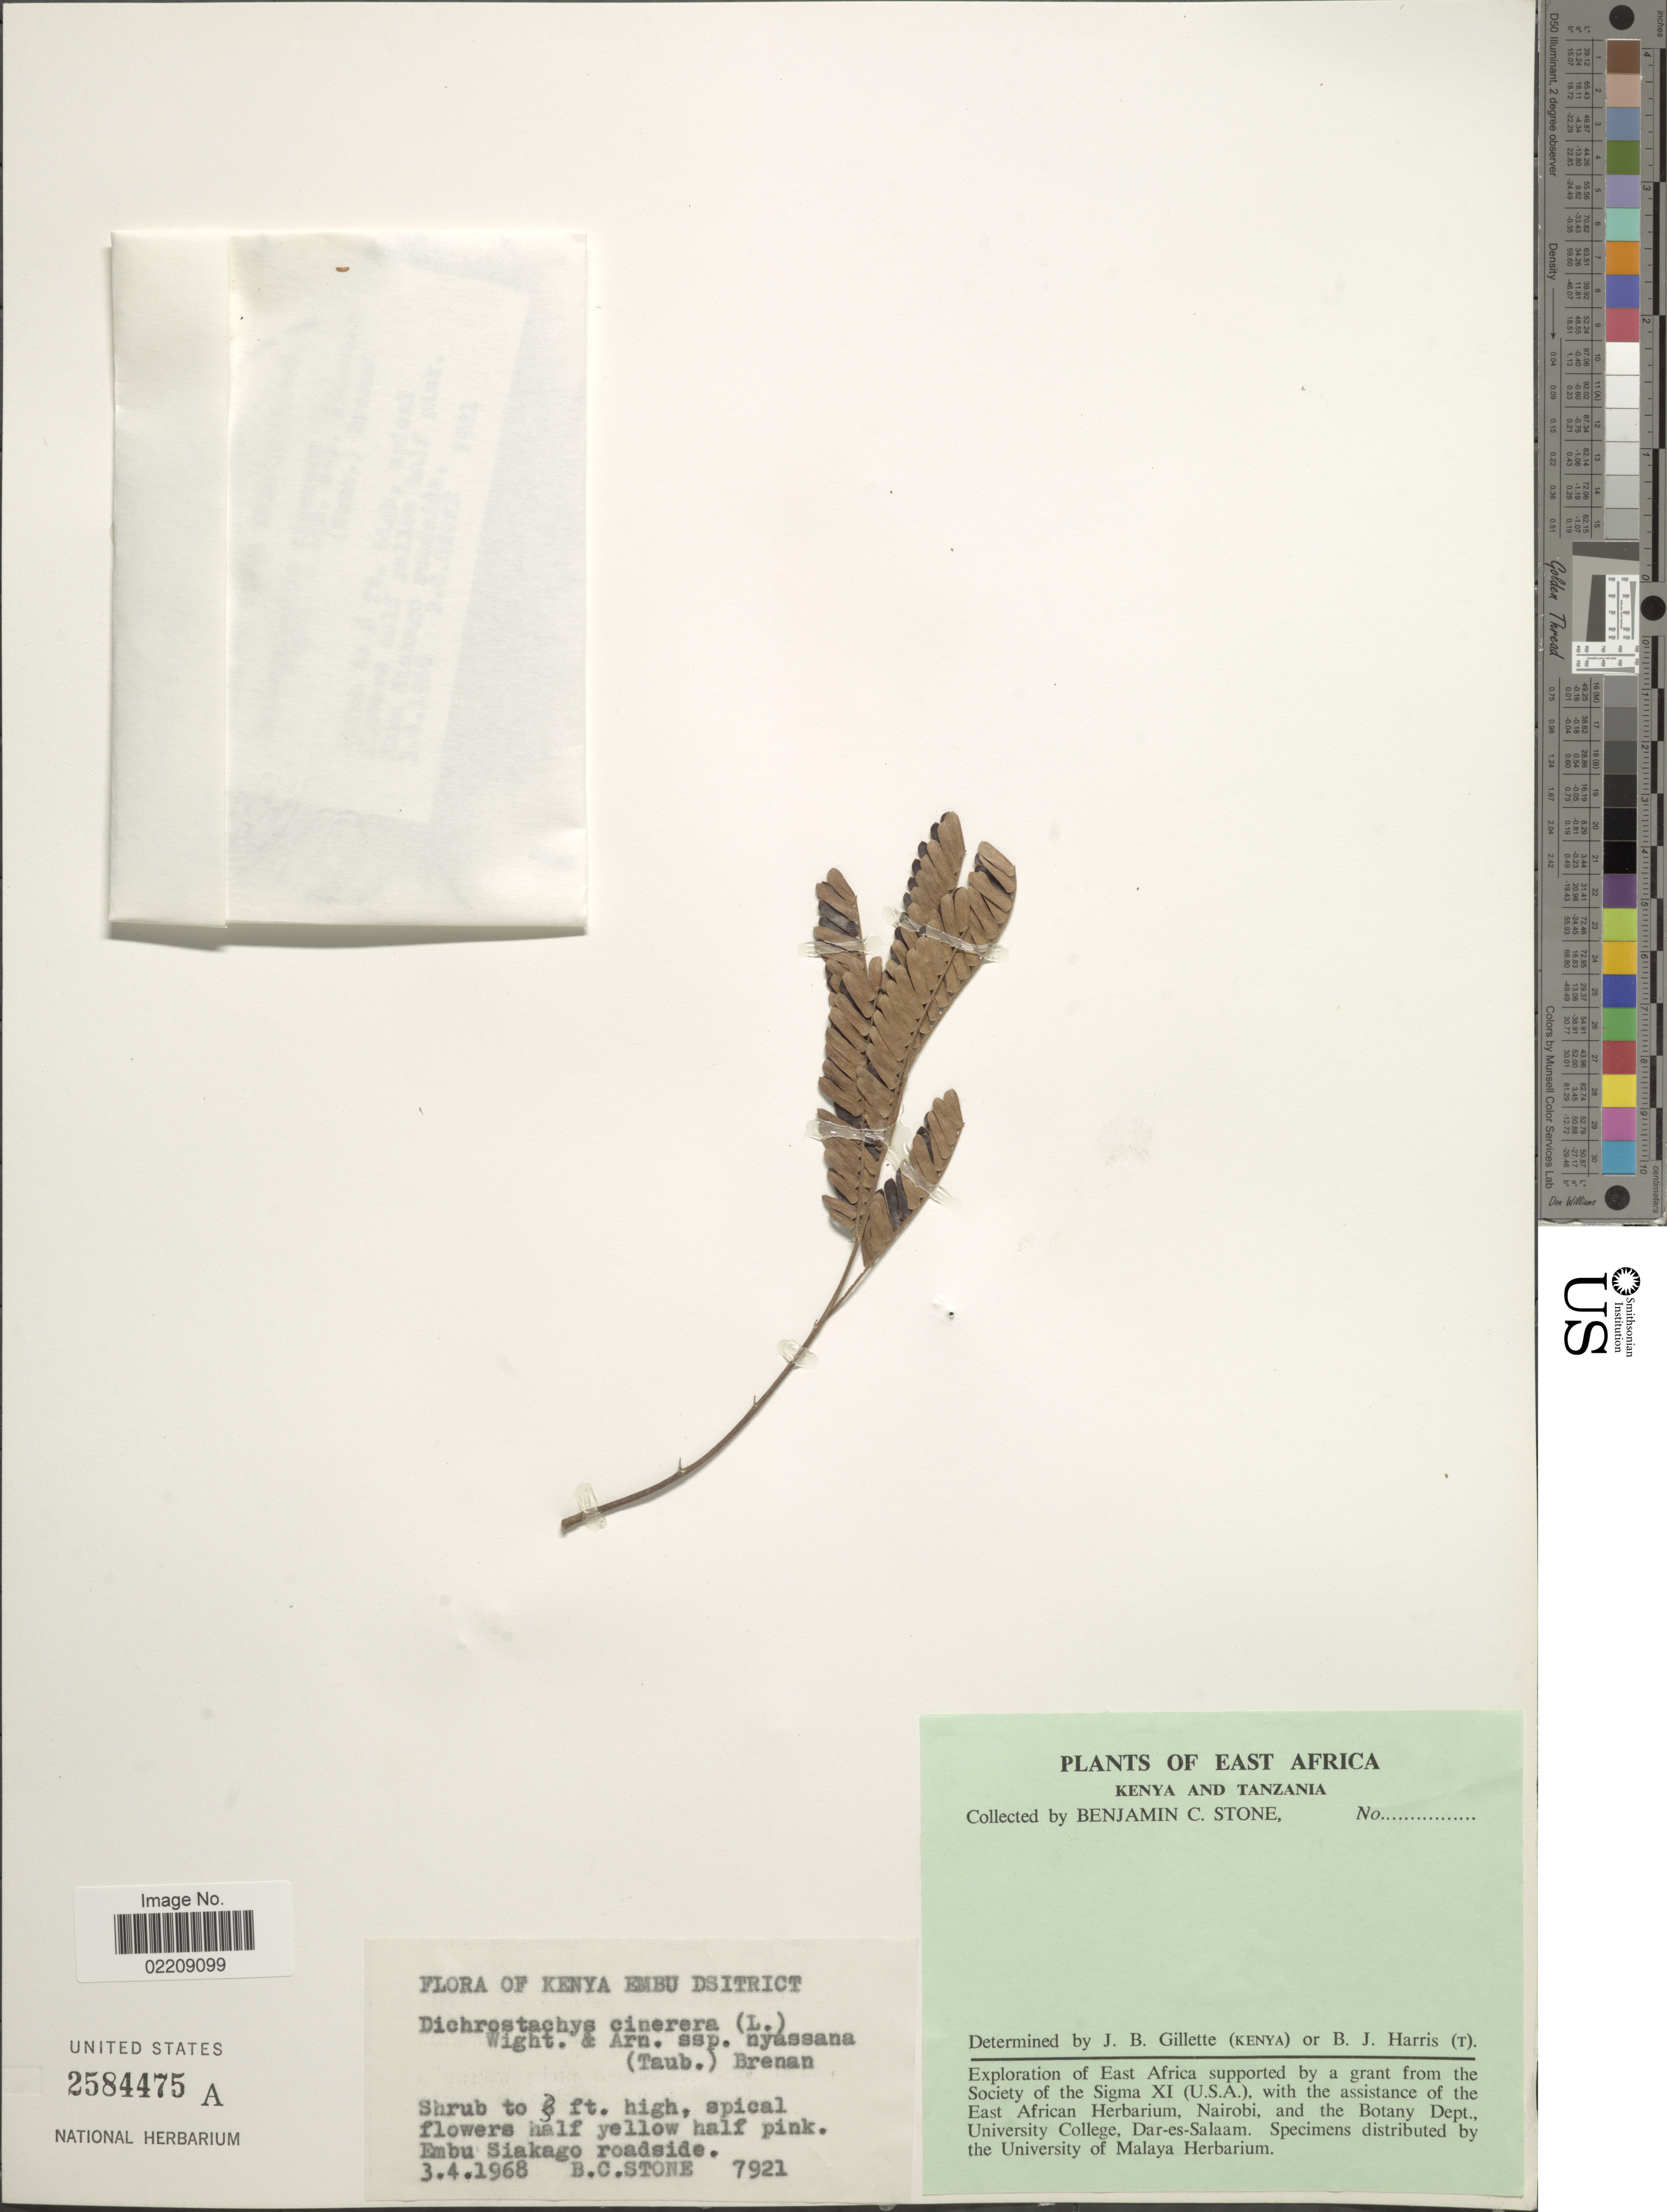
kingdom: Plantae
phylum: Tracheophyta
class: Magnoliopsida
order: Fabales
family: Fabaceae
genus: Dichrostachys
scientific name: Dichrostachys cinerea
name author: (L.) Wight & Arn.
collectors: B. C. Stone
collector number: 7921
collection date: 1968-04-03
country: Kenya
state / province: Embu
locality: Kenya Embu District, Embu Siakago roadside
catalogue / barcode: US 2584475A